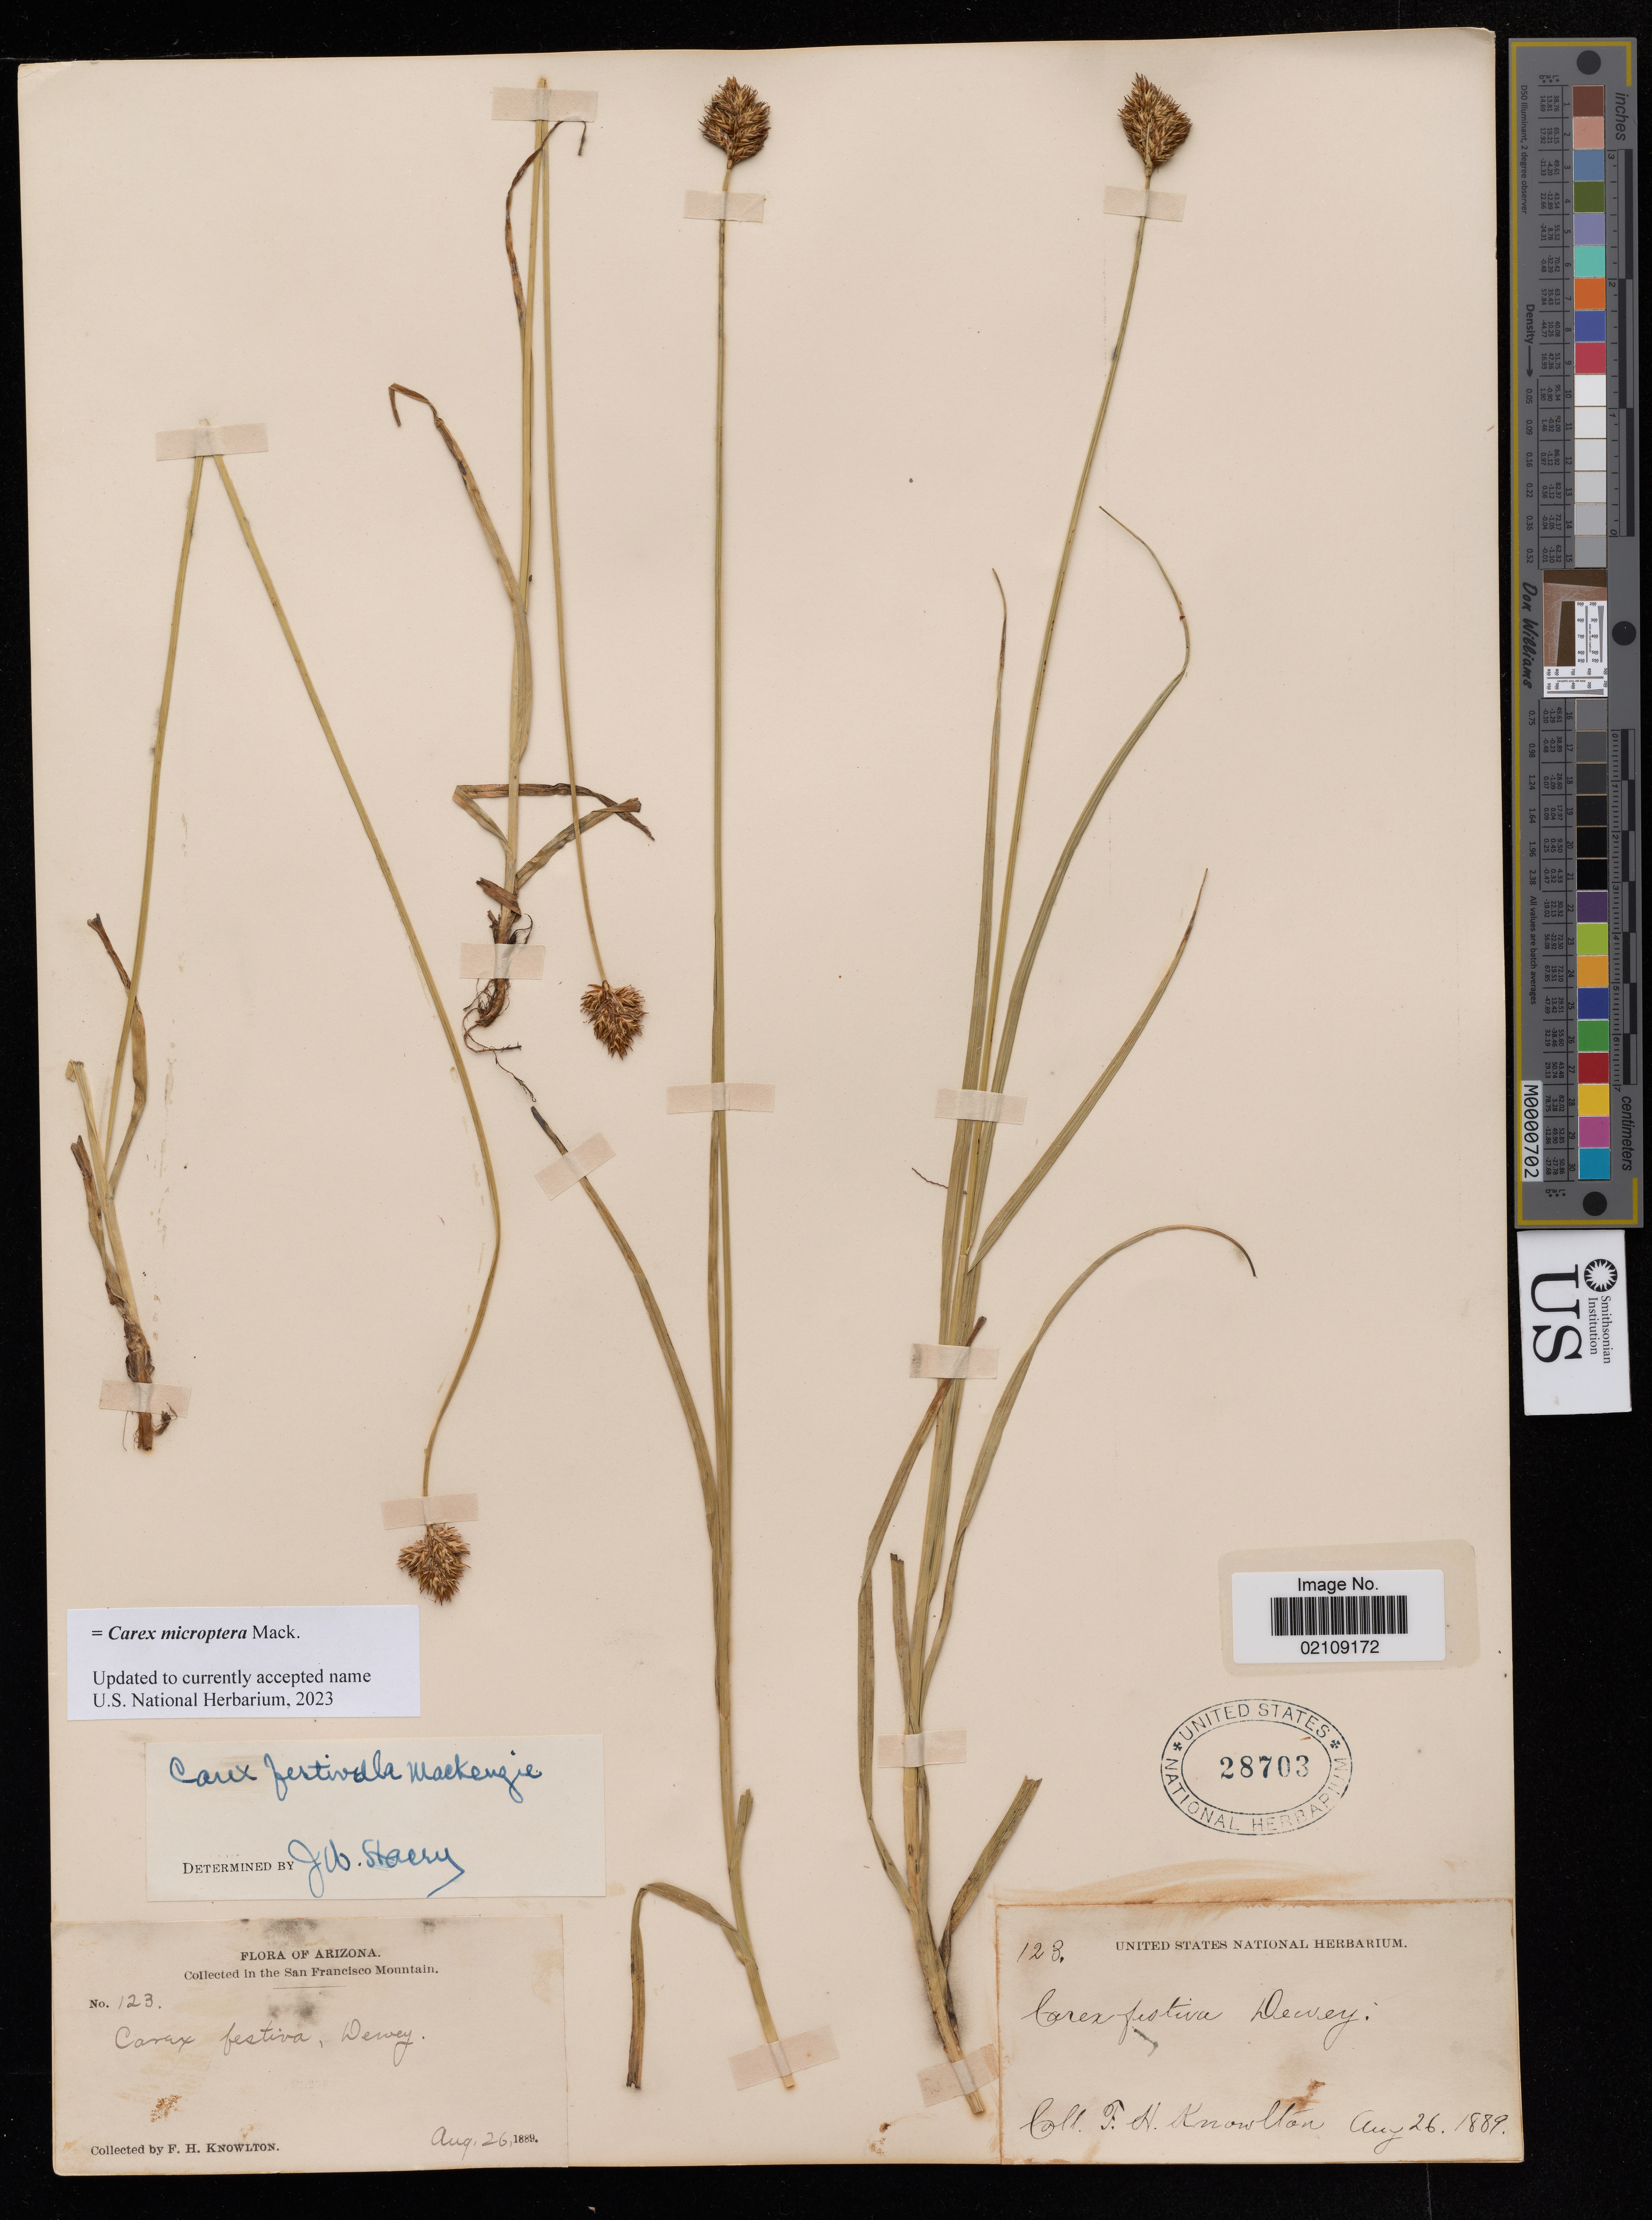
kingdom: Plantae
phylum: Tracheophyta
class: Liliopsida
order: Poales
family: Cyperaceae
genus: Carex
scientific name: Carex microptera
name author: Mack.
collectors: F. H. Knowlton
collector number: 123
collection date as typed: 26 Aug 1886 or 26 Aug 1889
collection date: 1886-08-26/1889-08-26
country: United States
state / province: Arizona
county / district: Coconino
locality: San Francisco Mountains.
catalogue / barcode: US 28703